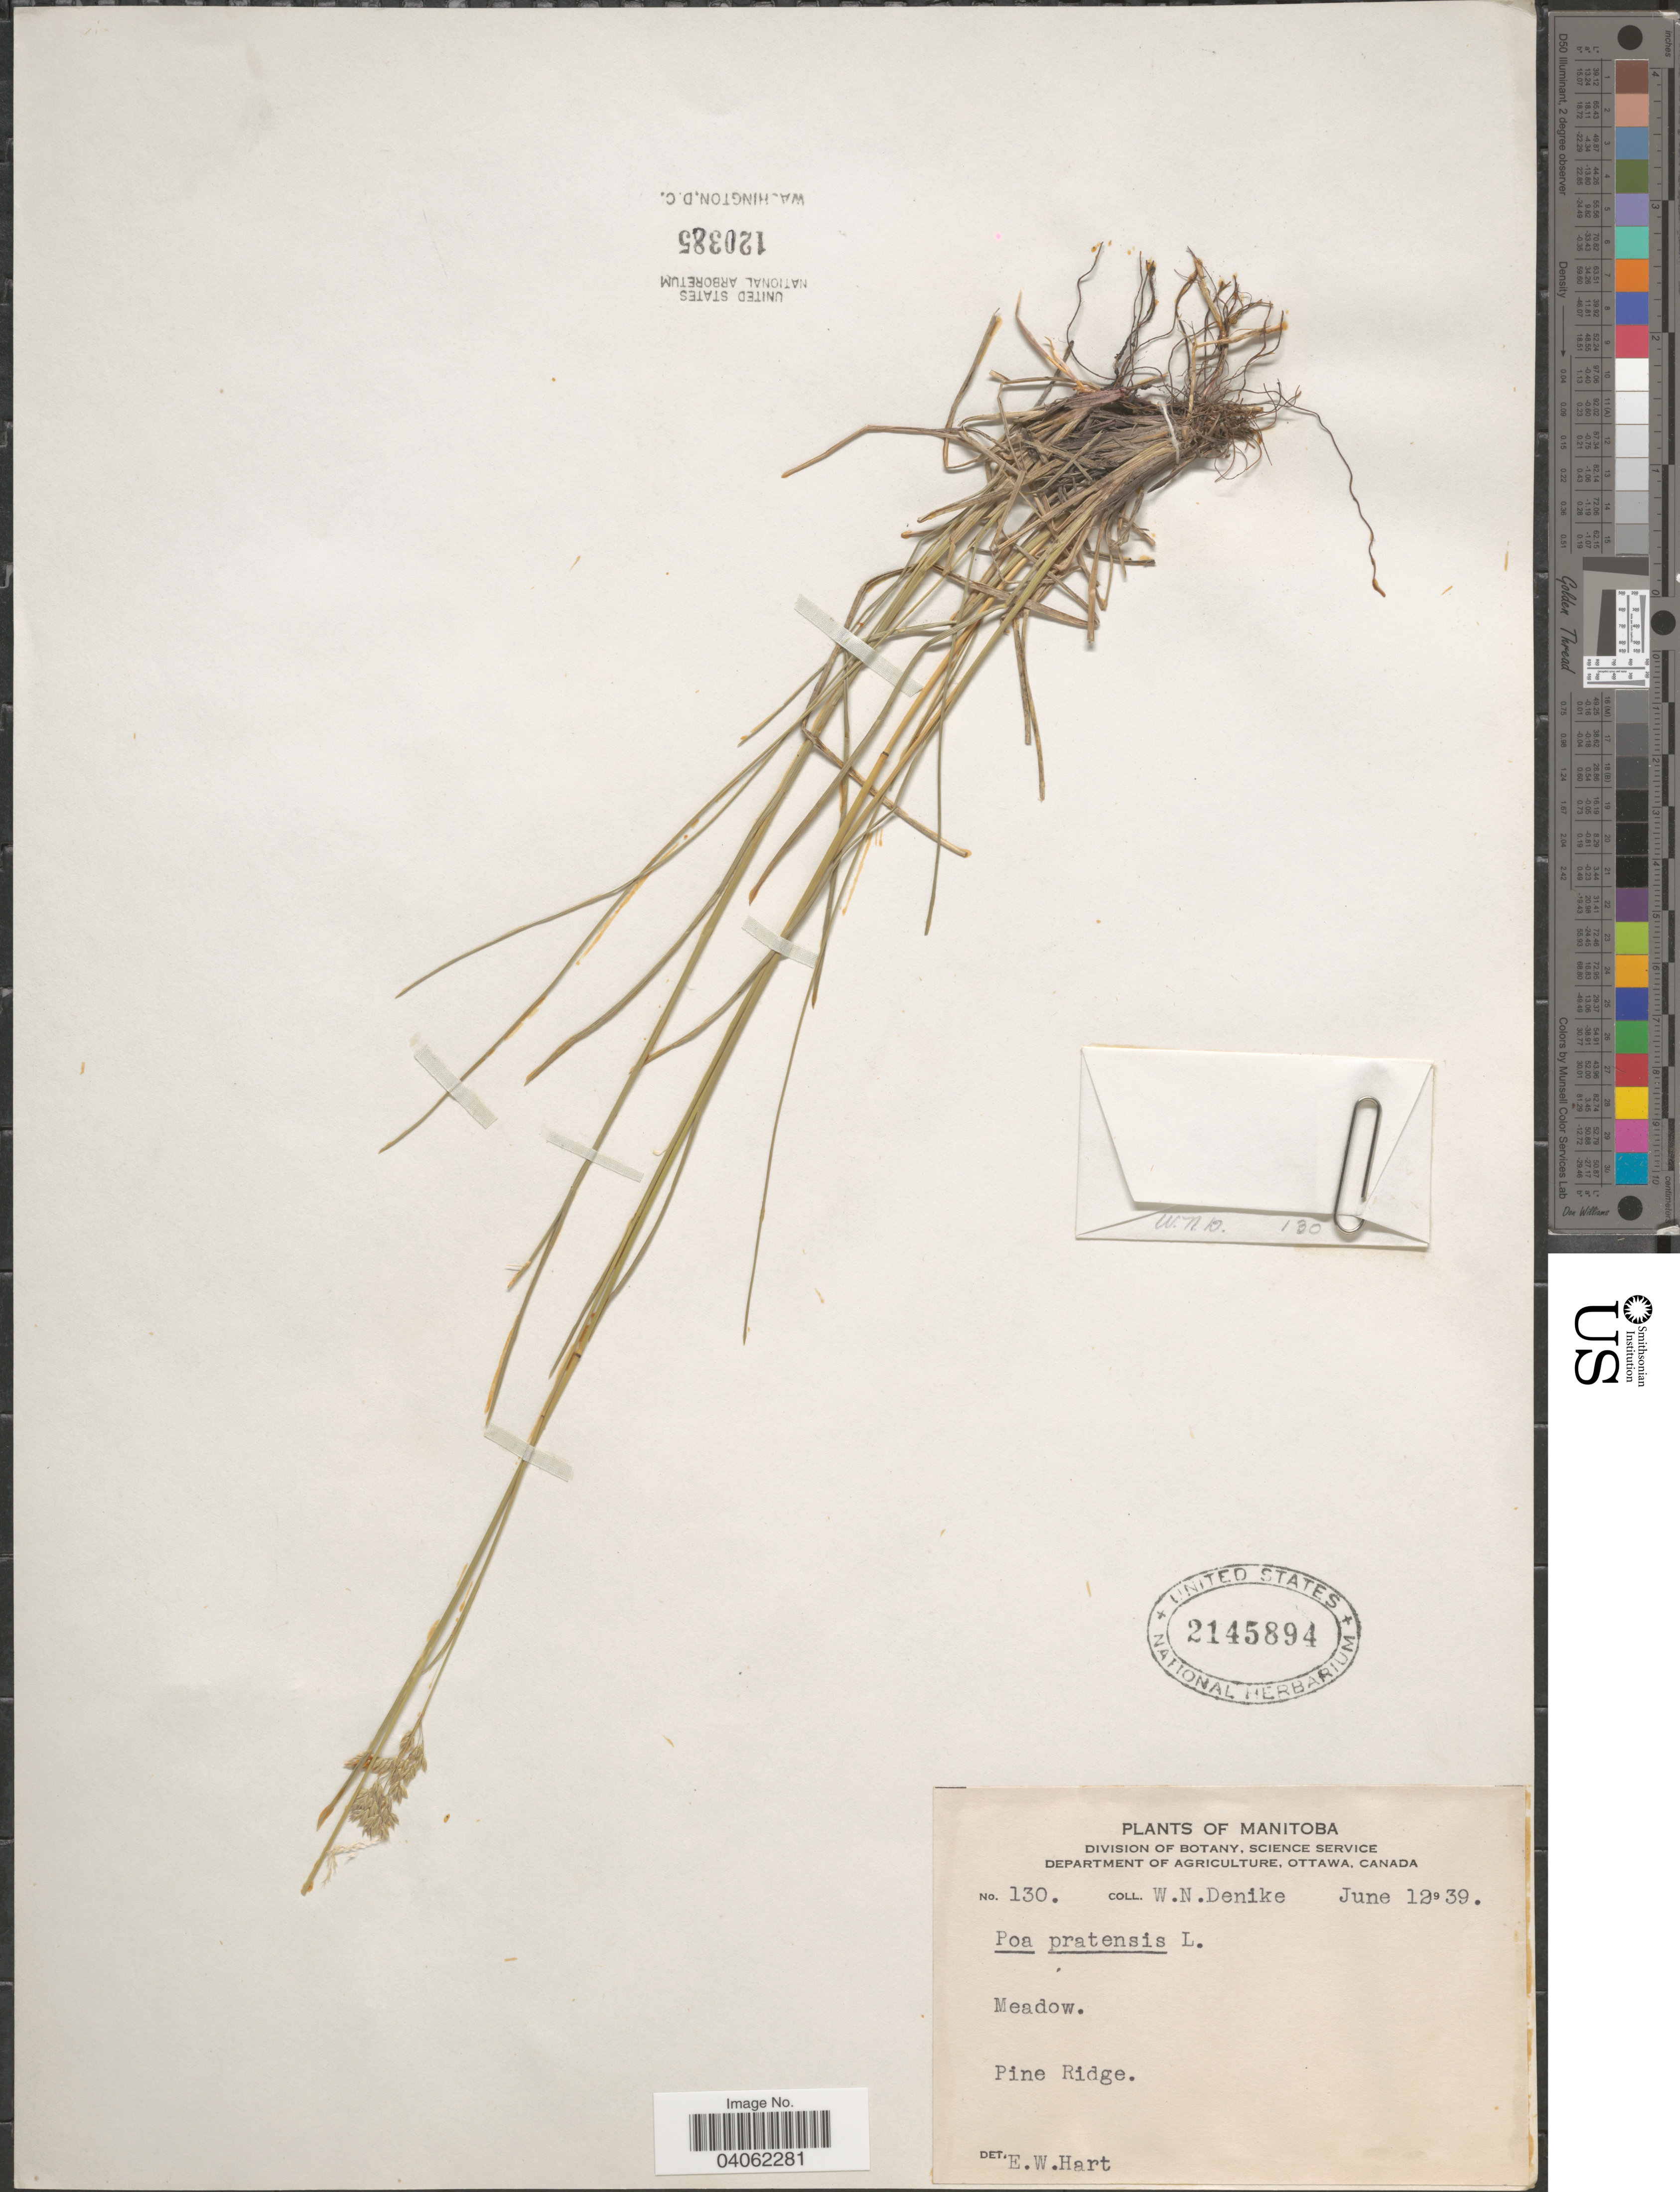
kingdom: Plantae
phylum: Tracheophyta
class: Liliopsida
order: Poales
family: Poaceae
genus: Poa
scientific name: Poa pratensis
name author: L.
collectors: W. Denike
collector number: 130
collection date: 1939-06-12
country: Canada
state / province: Manitoba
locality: Meadow. Pine Ridge.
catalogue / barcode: US 2145894